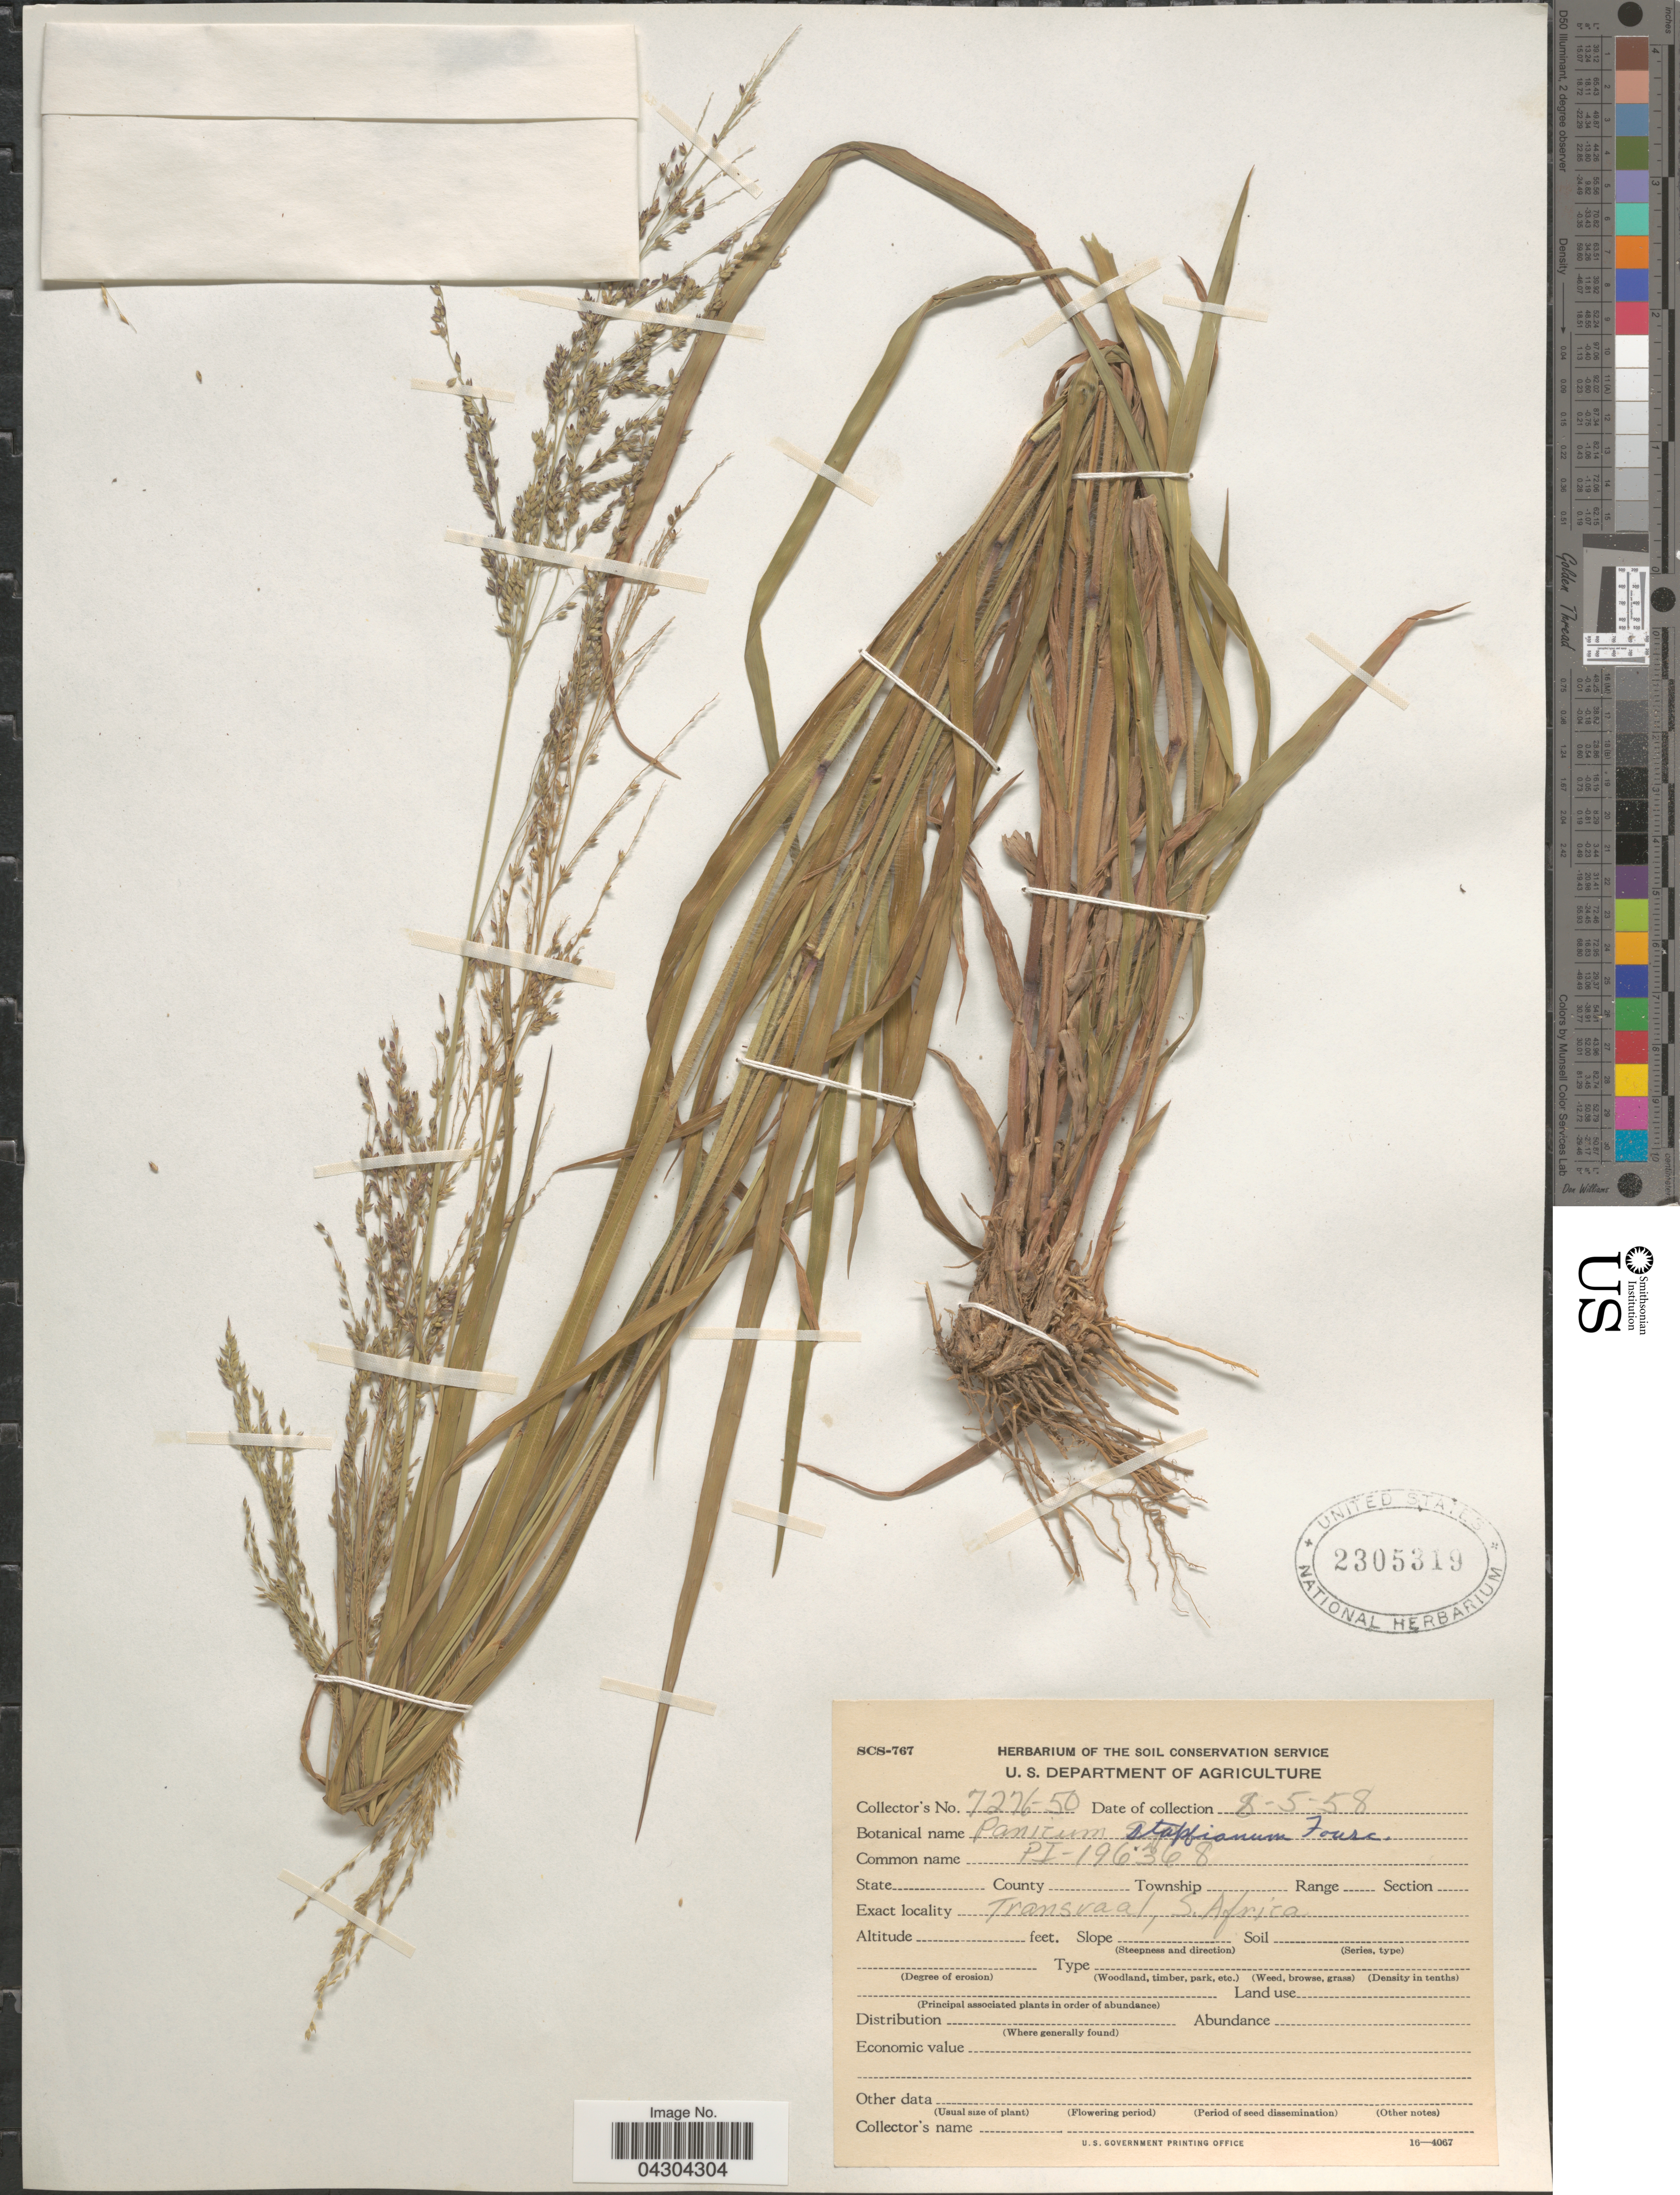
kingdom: Plantae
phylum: Tracheophyta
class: Liliopsida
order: Poales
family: Poaceae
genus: Panicum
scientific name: Panicum stapfianum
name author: Fourc.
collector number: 7276-50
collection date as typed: Transcribed d/m/y: 8/5/58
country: South Africa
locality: Transvaal.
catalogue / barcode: US 2305319